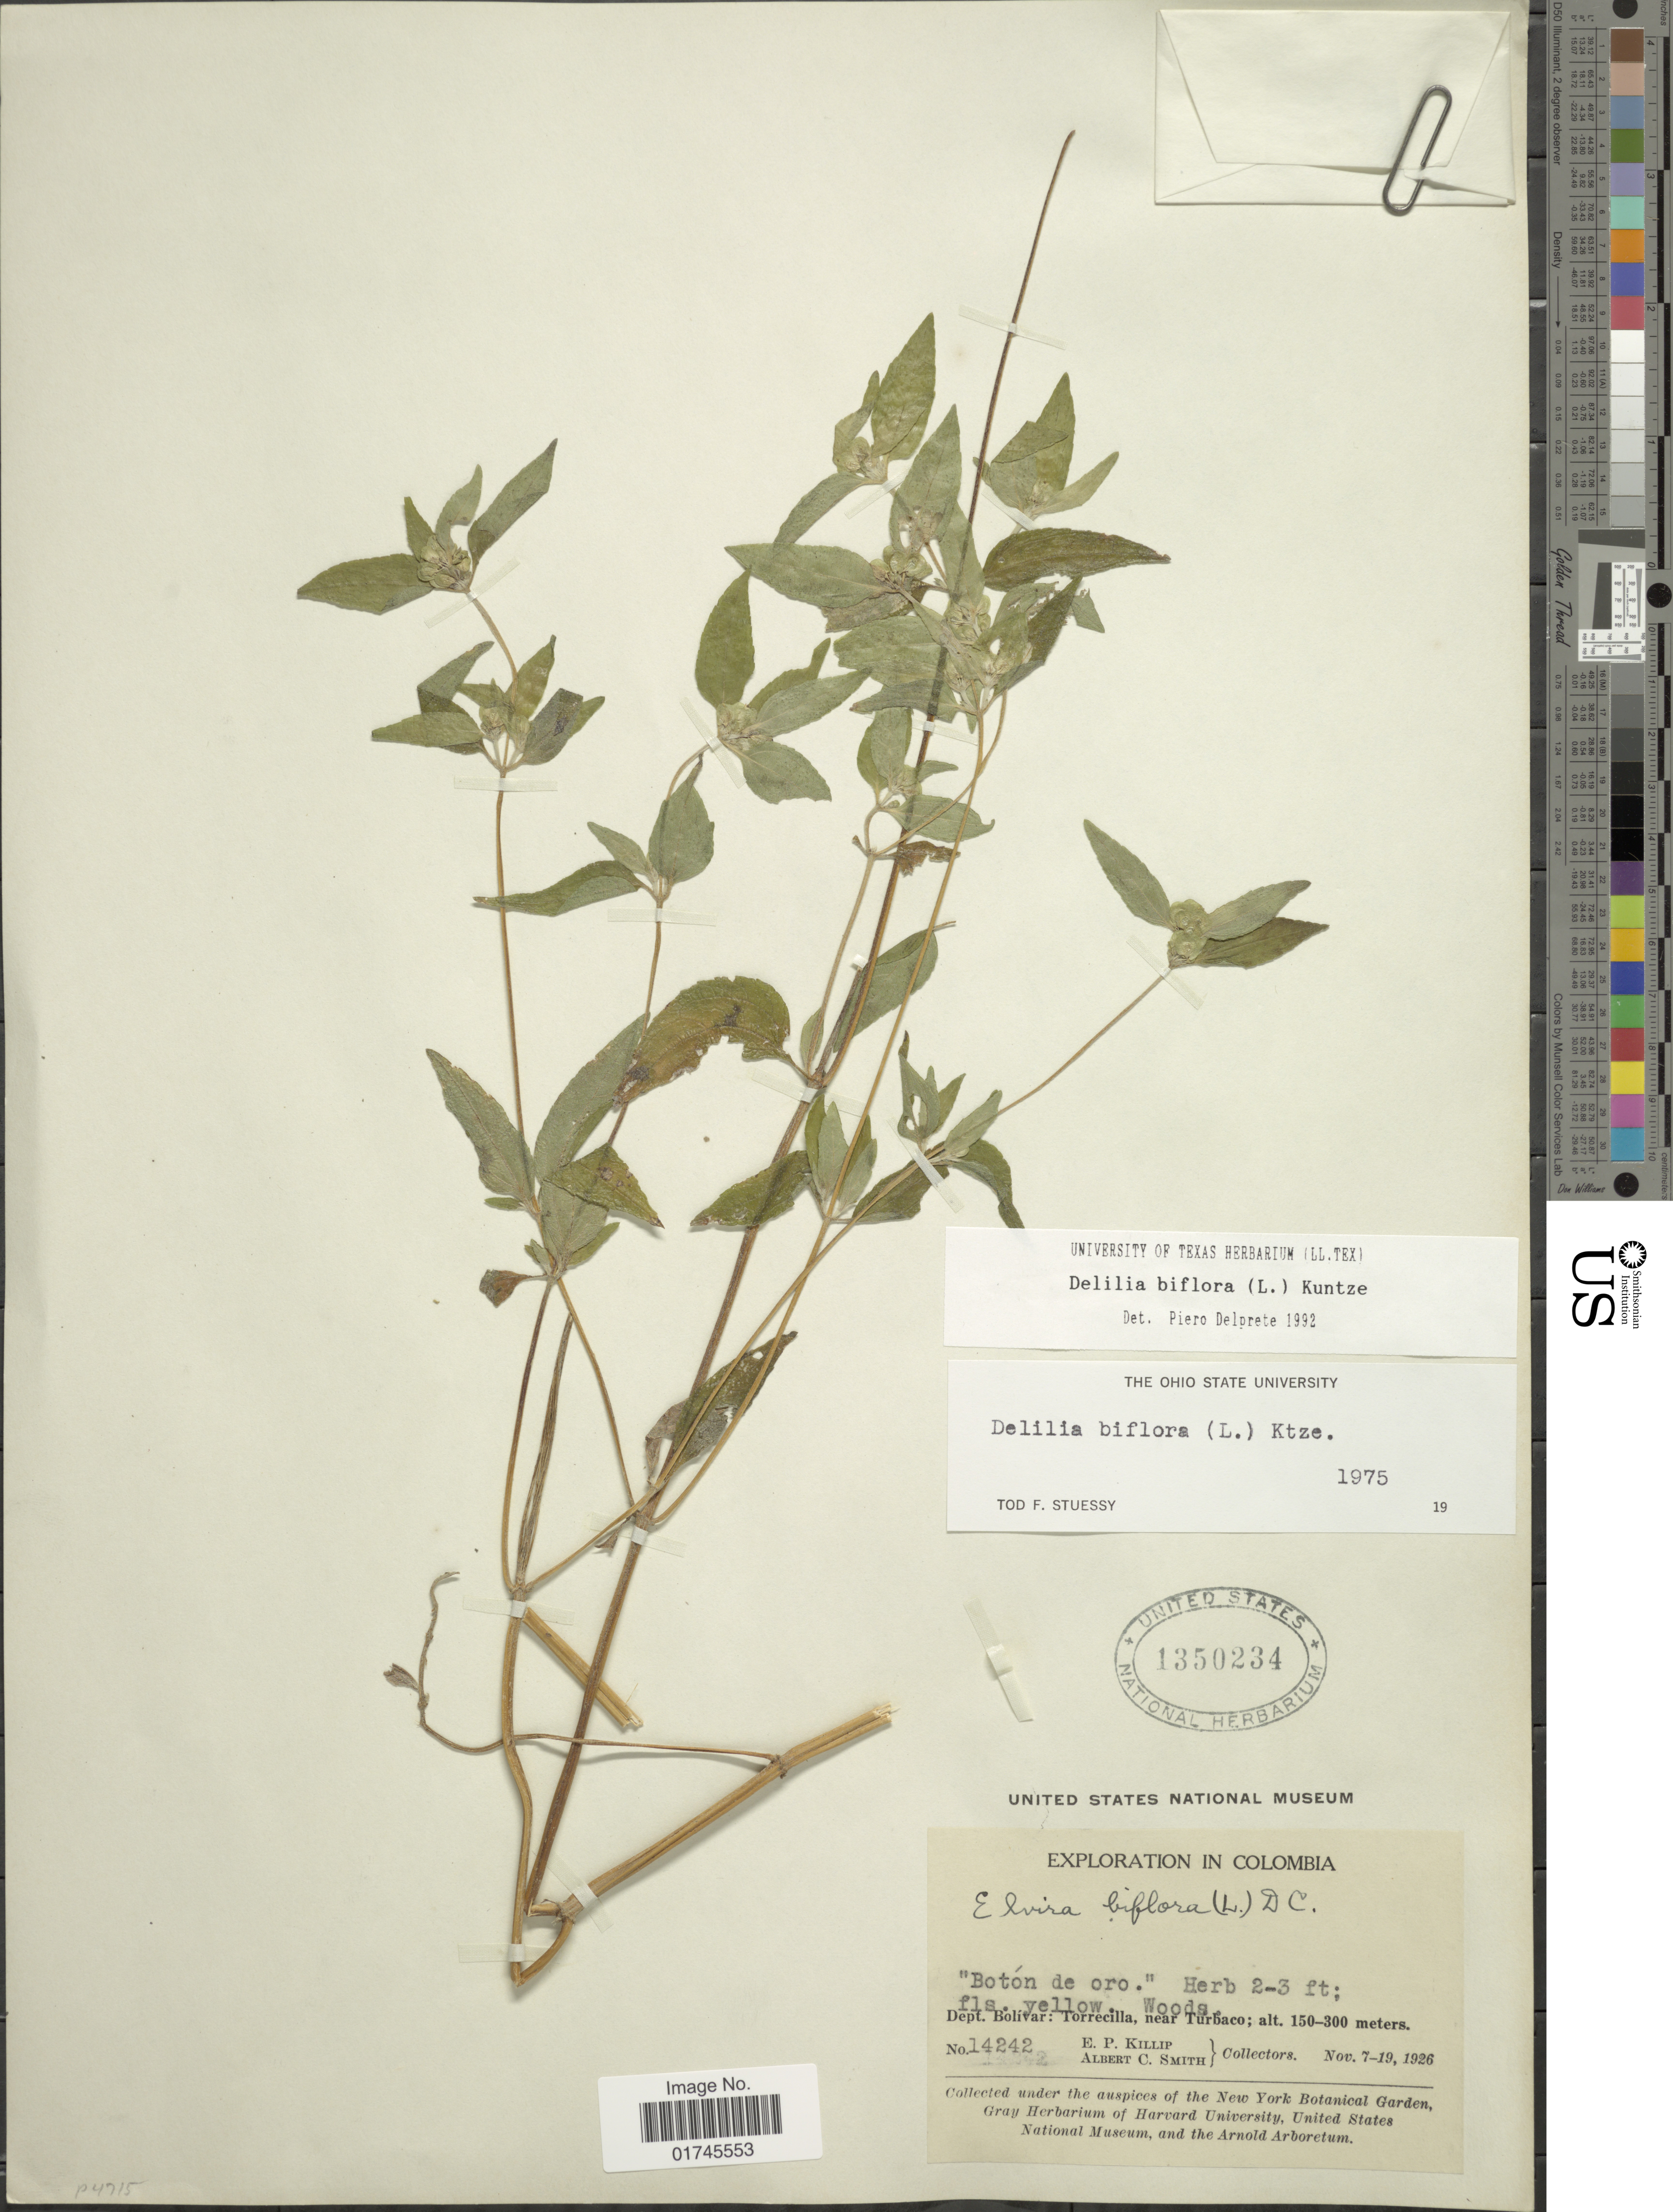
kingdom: Plantae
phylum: Tracheophyta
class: Magnoliopsida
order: Asterales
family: Asteraceae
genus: Delilia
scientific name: Delilia biflora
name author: (L.) Kuntze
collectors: E. P. Killip & A. C. Smith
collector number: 14242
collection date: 1926-11-07/1926-11-19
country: Colombia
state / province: Bolívar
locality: Dept. Bolivar: Torrecilla, near Turbaco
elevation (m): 150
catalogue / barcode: US 1350234